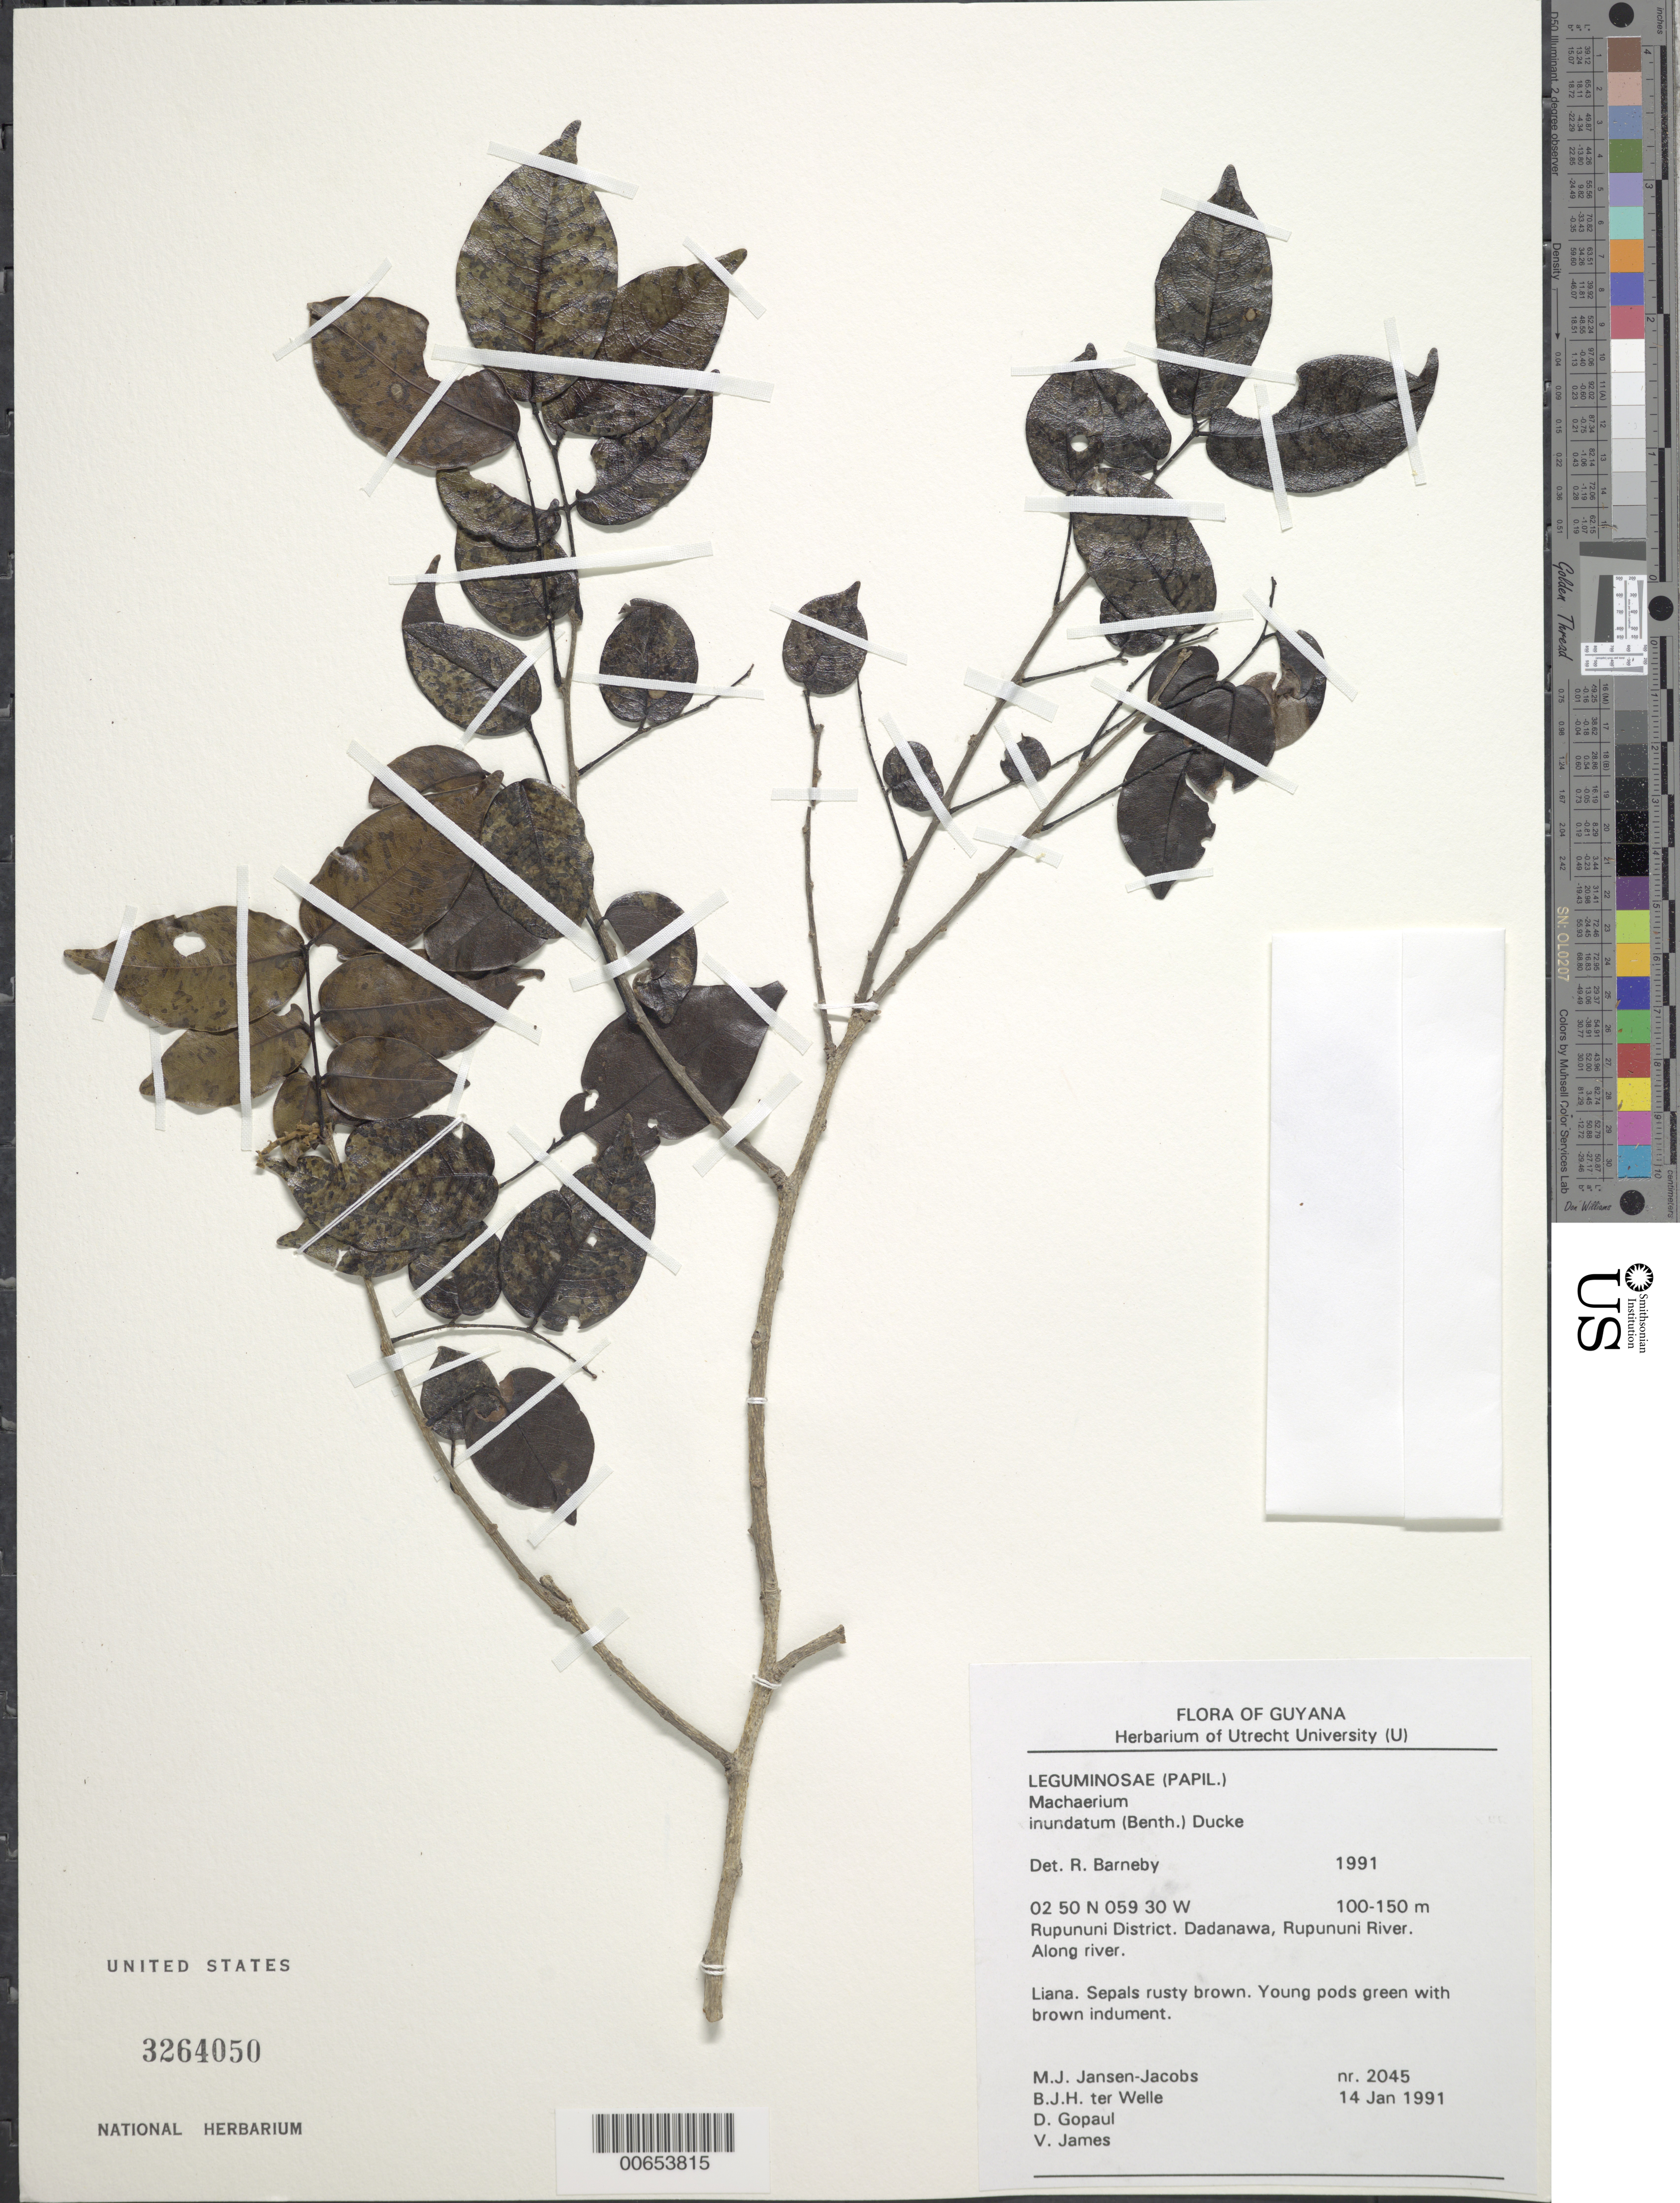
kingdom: Plantae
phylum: Tracheophyta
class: Magnoliopsida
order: Fabales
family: Fabaceae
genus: Machaerium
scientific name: Machaerium inundatum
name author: (Mart. ex Benth.) Ducke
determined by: Barneby, Rupert C., (NY)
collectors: M. J. Jansen-Jacobs, B. Welle, D. Gopaul & V. James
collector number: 2045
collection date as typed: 14-Jan-91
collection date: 1991-01-14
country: Guyana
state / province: U. Takutu-U. Essequibo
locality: Dadanawa, Rupununi River, Rupununi District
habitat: Along river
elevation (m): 100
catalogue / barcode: US 3264050